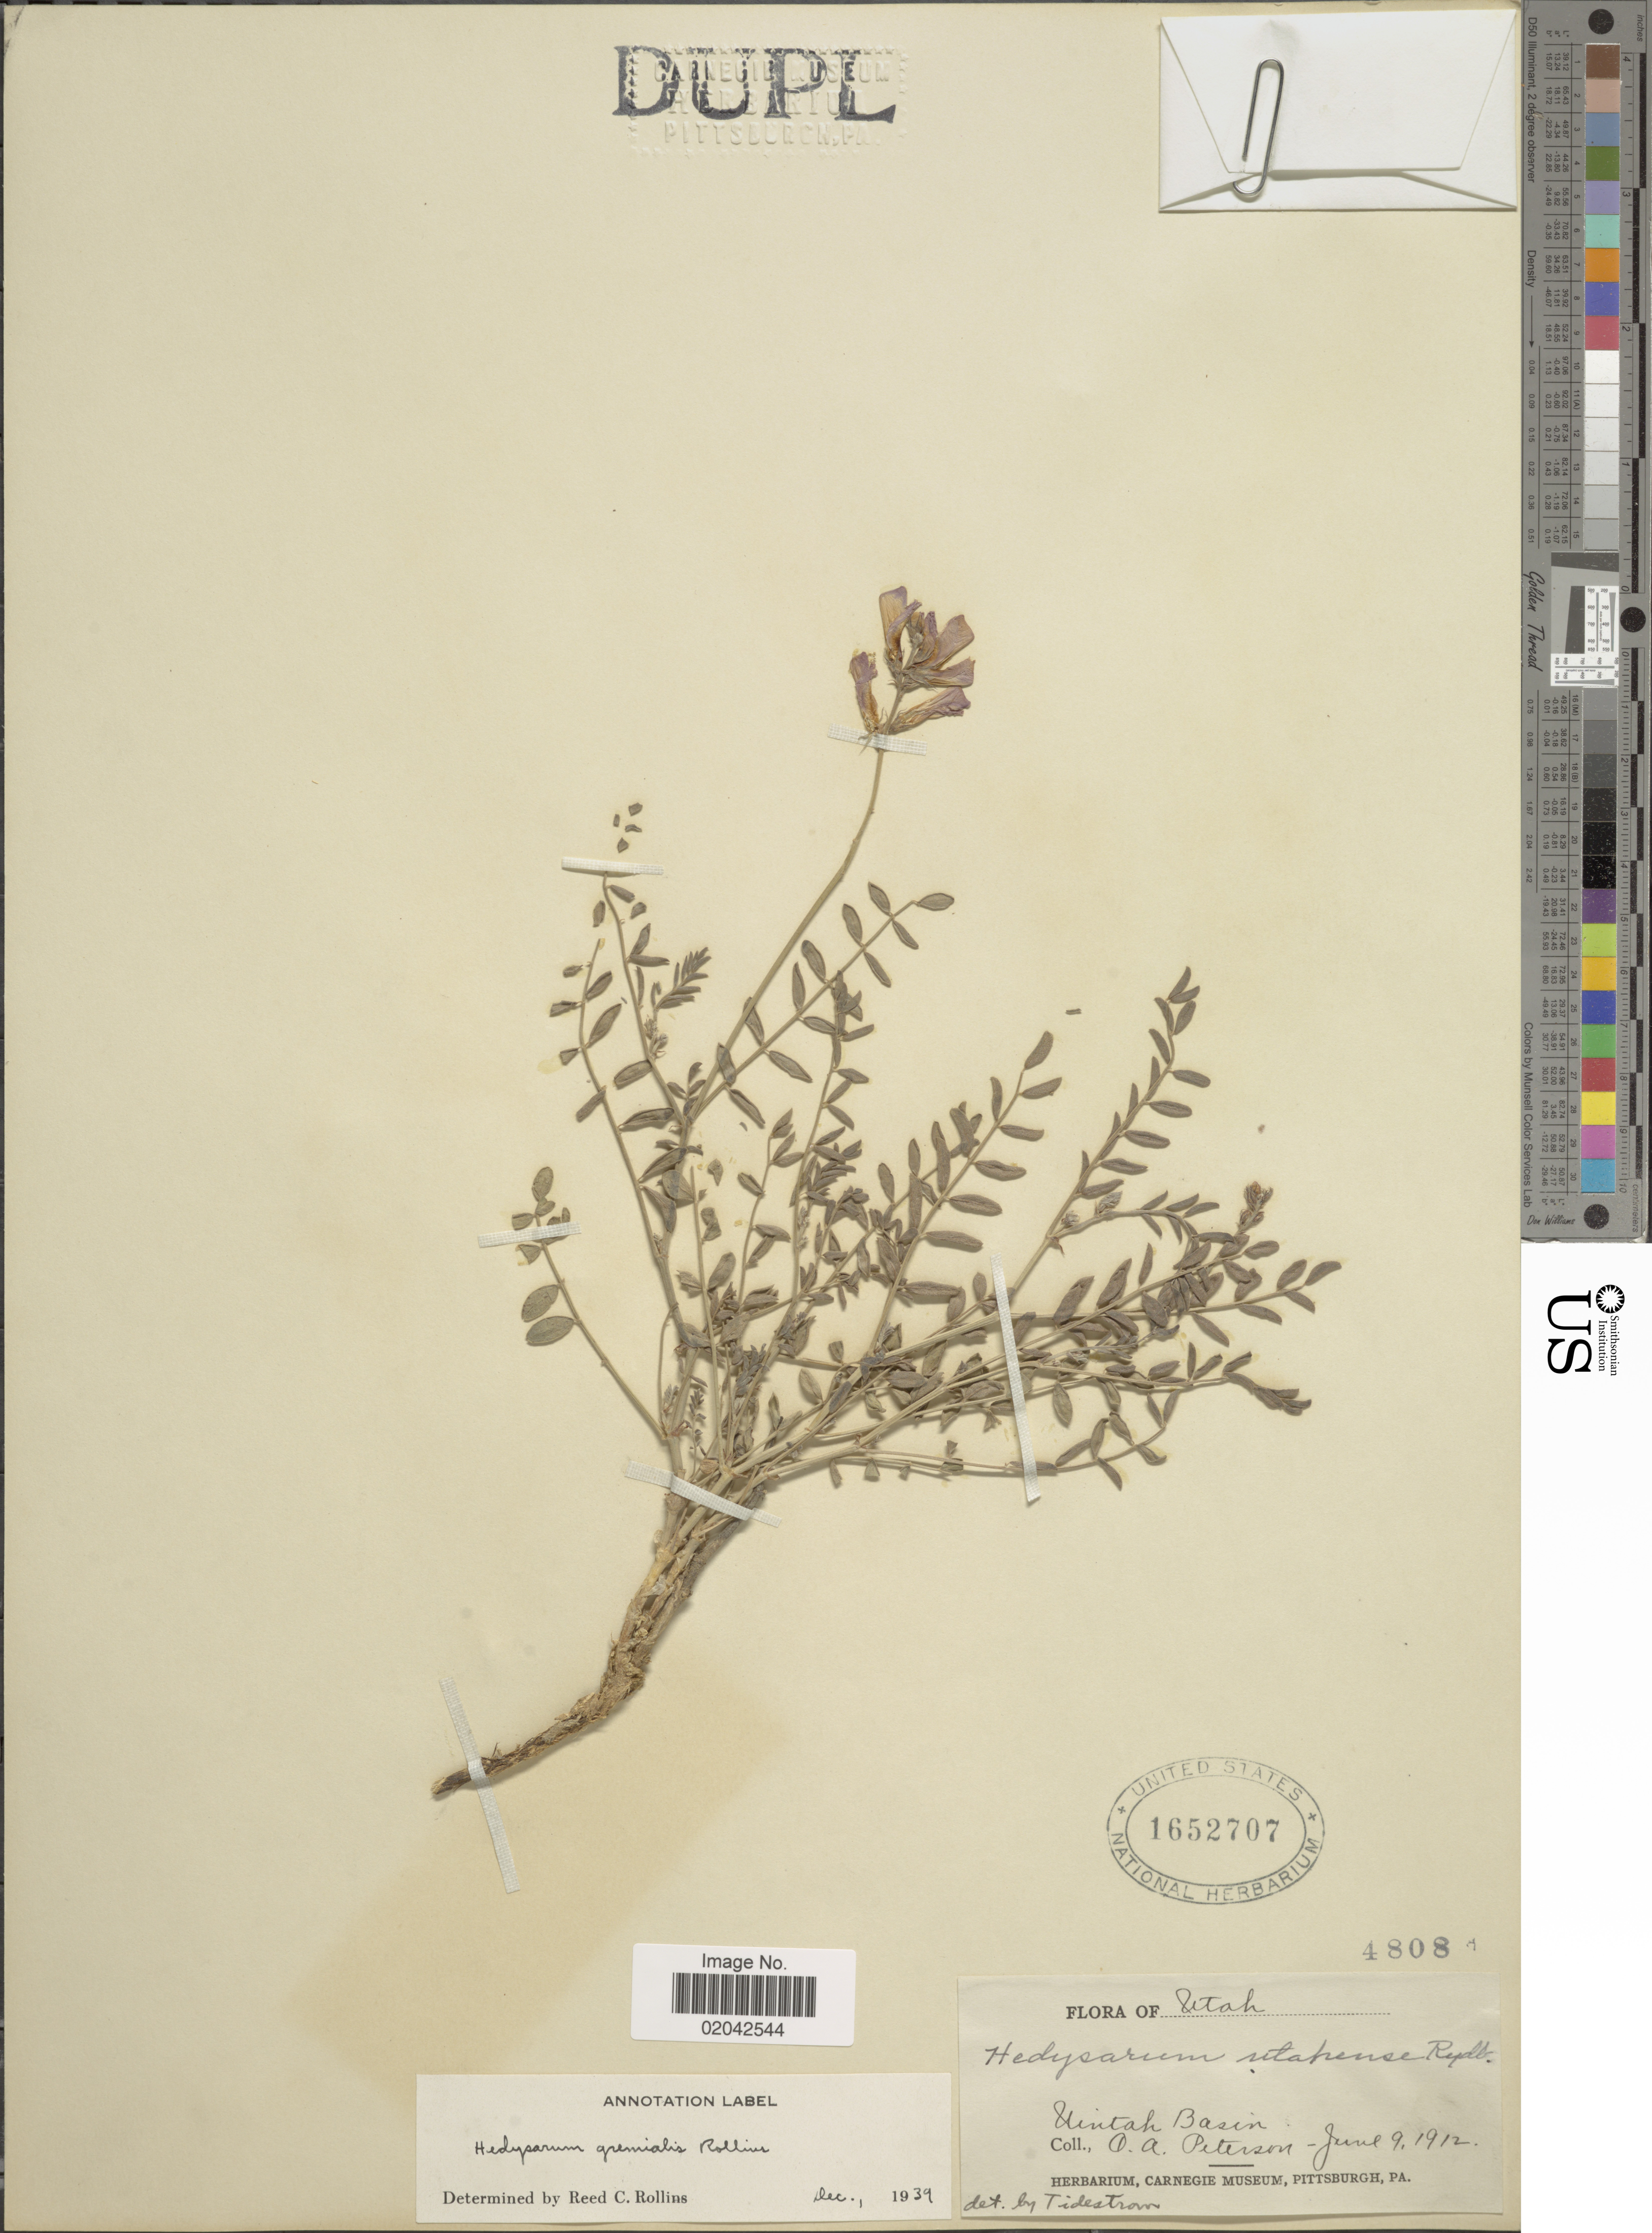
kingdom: Plantae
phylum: Tracheophyta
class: Magnoliopsida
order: Fabales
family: Fabaceae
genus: Hedysarum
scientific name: Hedysarum gremiale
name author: Rollins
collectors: O. Peterson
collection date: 1912-06-09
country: United States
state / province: Utah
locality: Uintah Basin.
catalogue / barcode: US 1652707